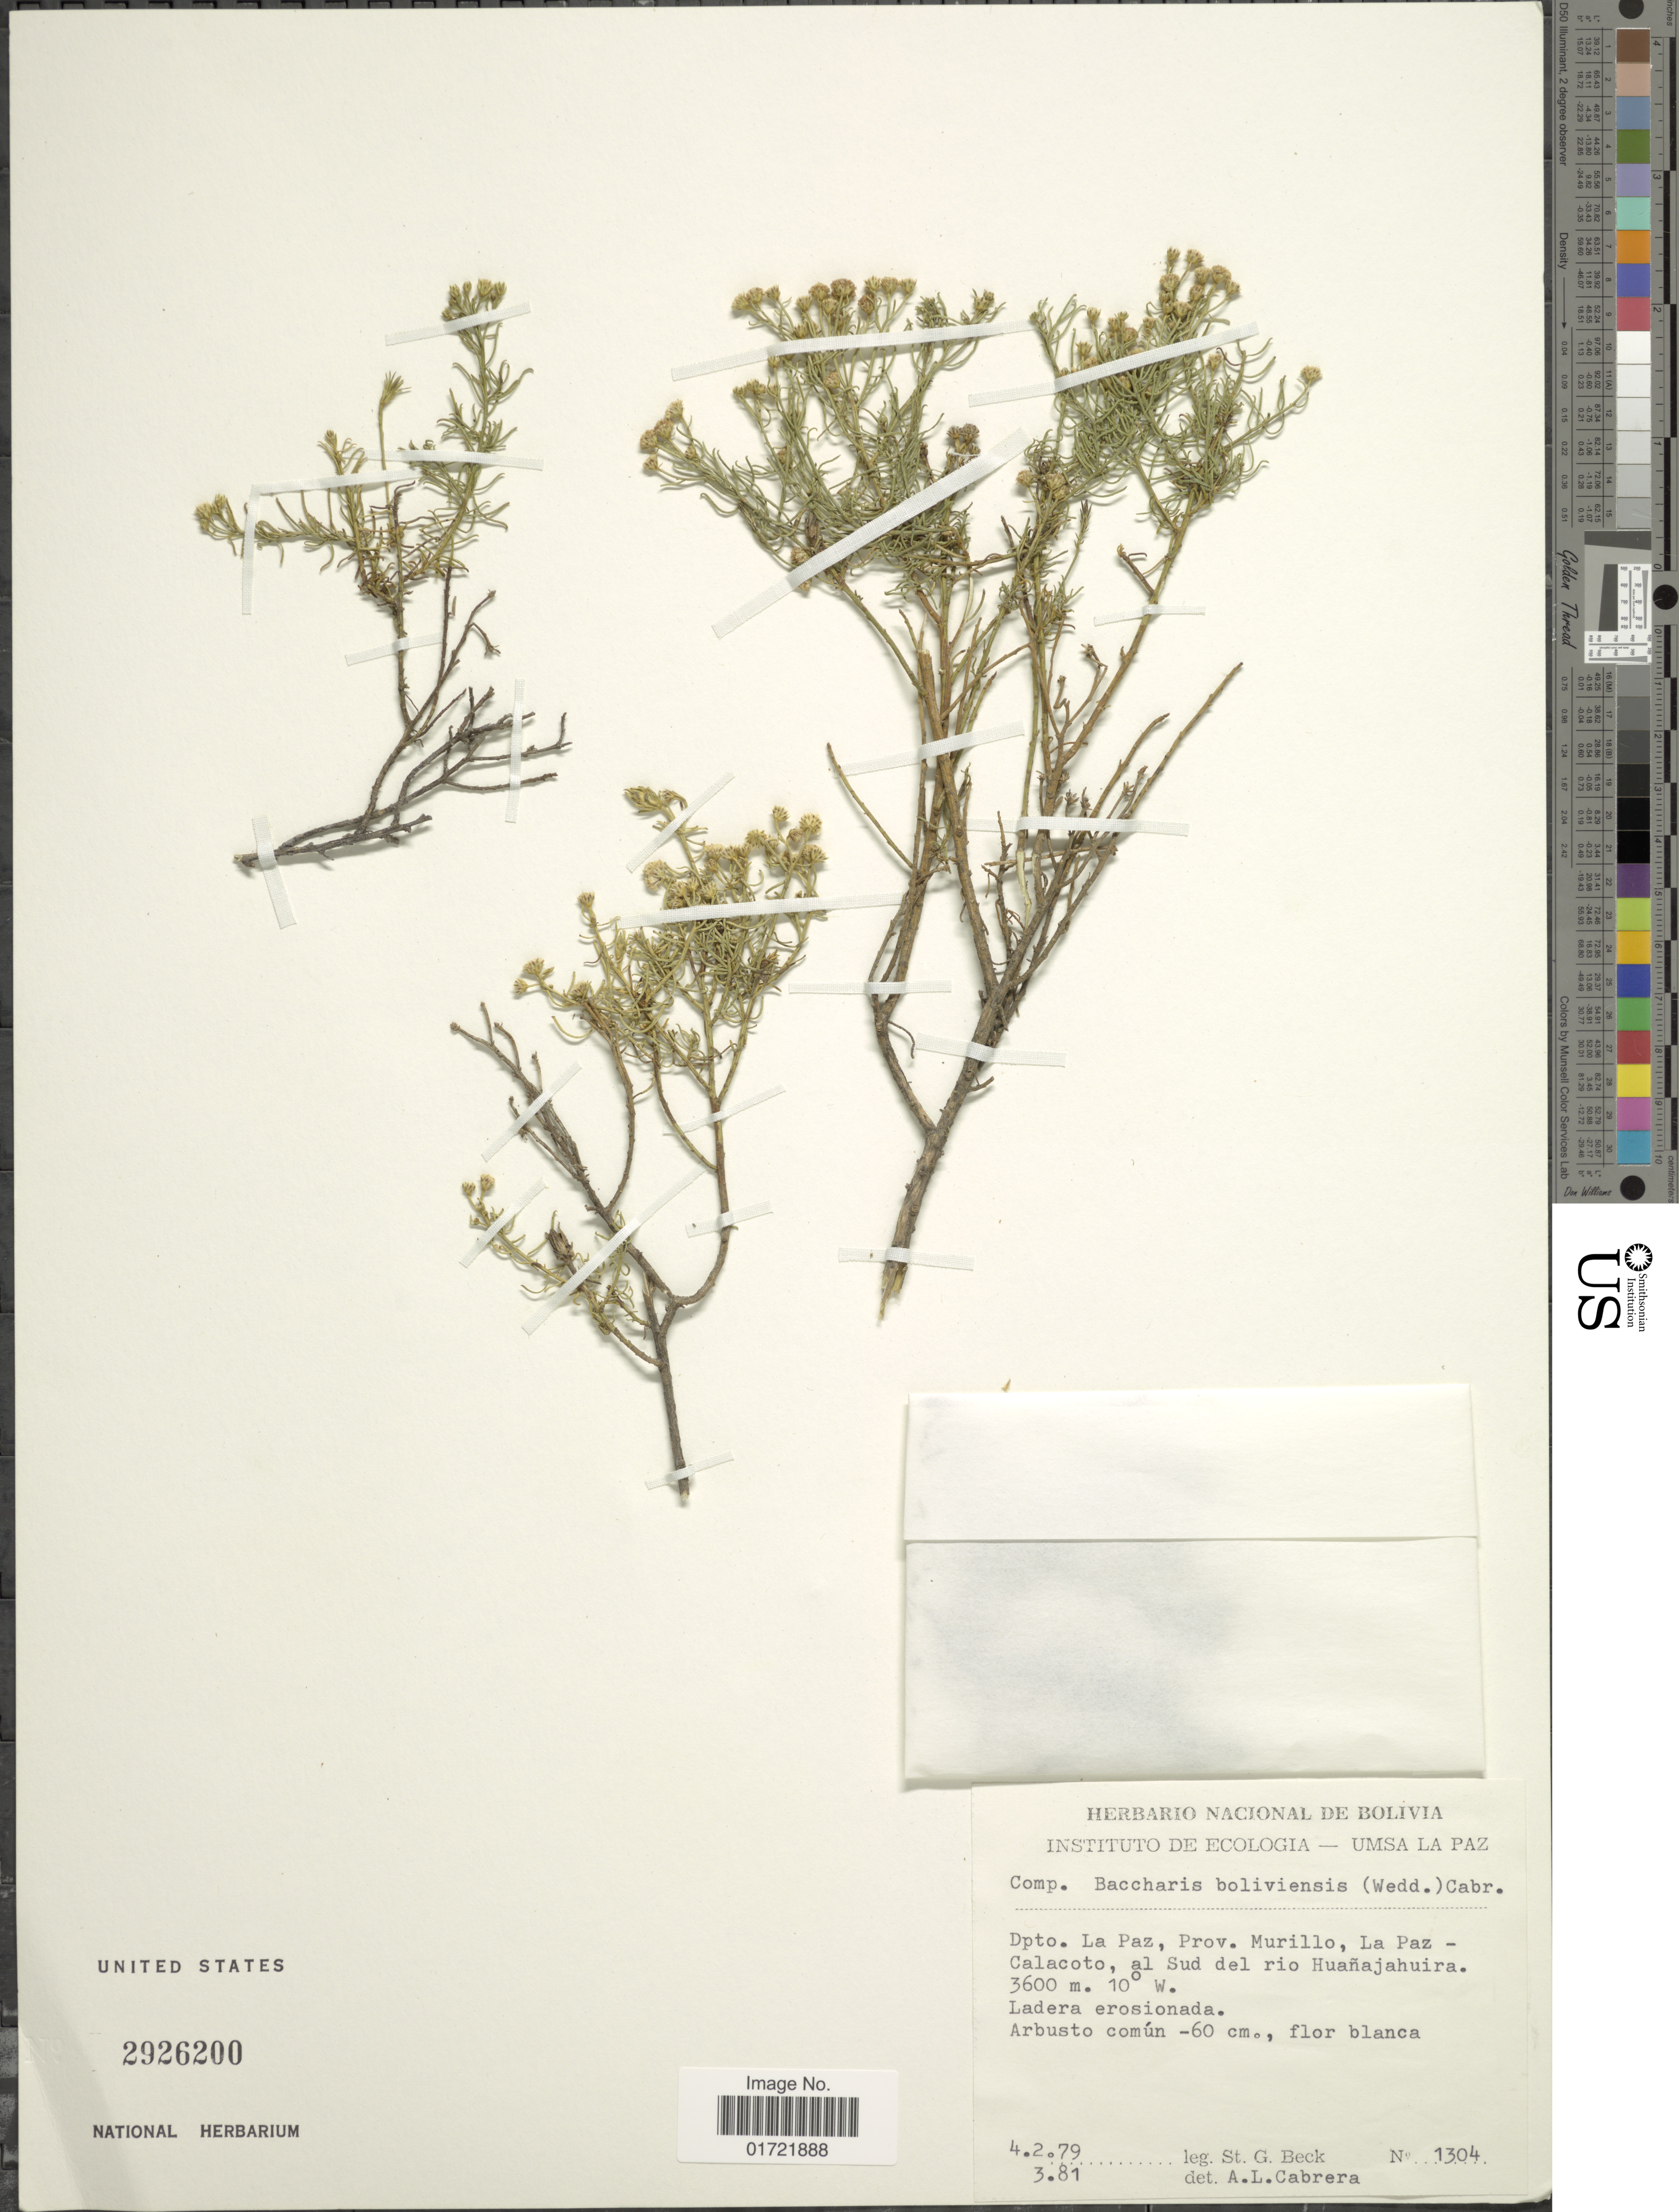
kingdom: Plantae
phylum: Tracheophyta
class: Magnoliopsida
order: Asterales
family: Asteraceae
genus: Baccharis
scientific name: Baccharis bolivensis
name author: (Wedd.) Cabrera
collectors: S. G. Beck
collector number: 1304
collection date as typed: Transcribed d/m/y: 4/2/79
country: Bolivia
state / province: La Paz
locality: Prov. Murillo, :La Paz - Calacoto, al sud del rioHuanajahuira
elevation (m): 3600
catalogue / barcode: US 2926200